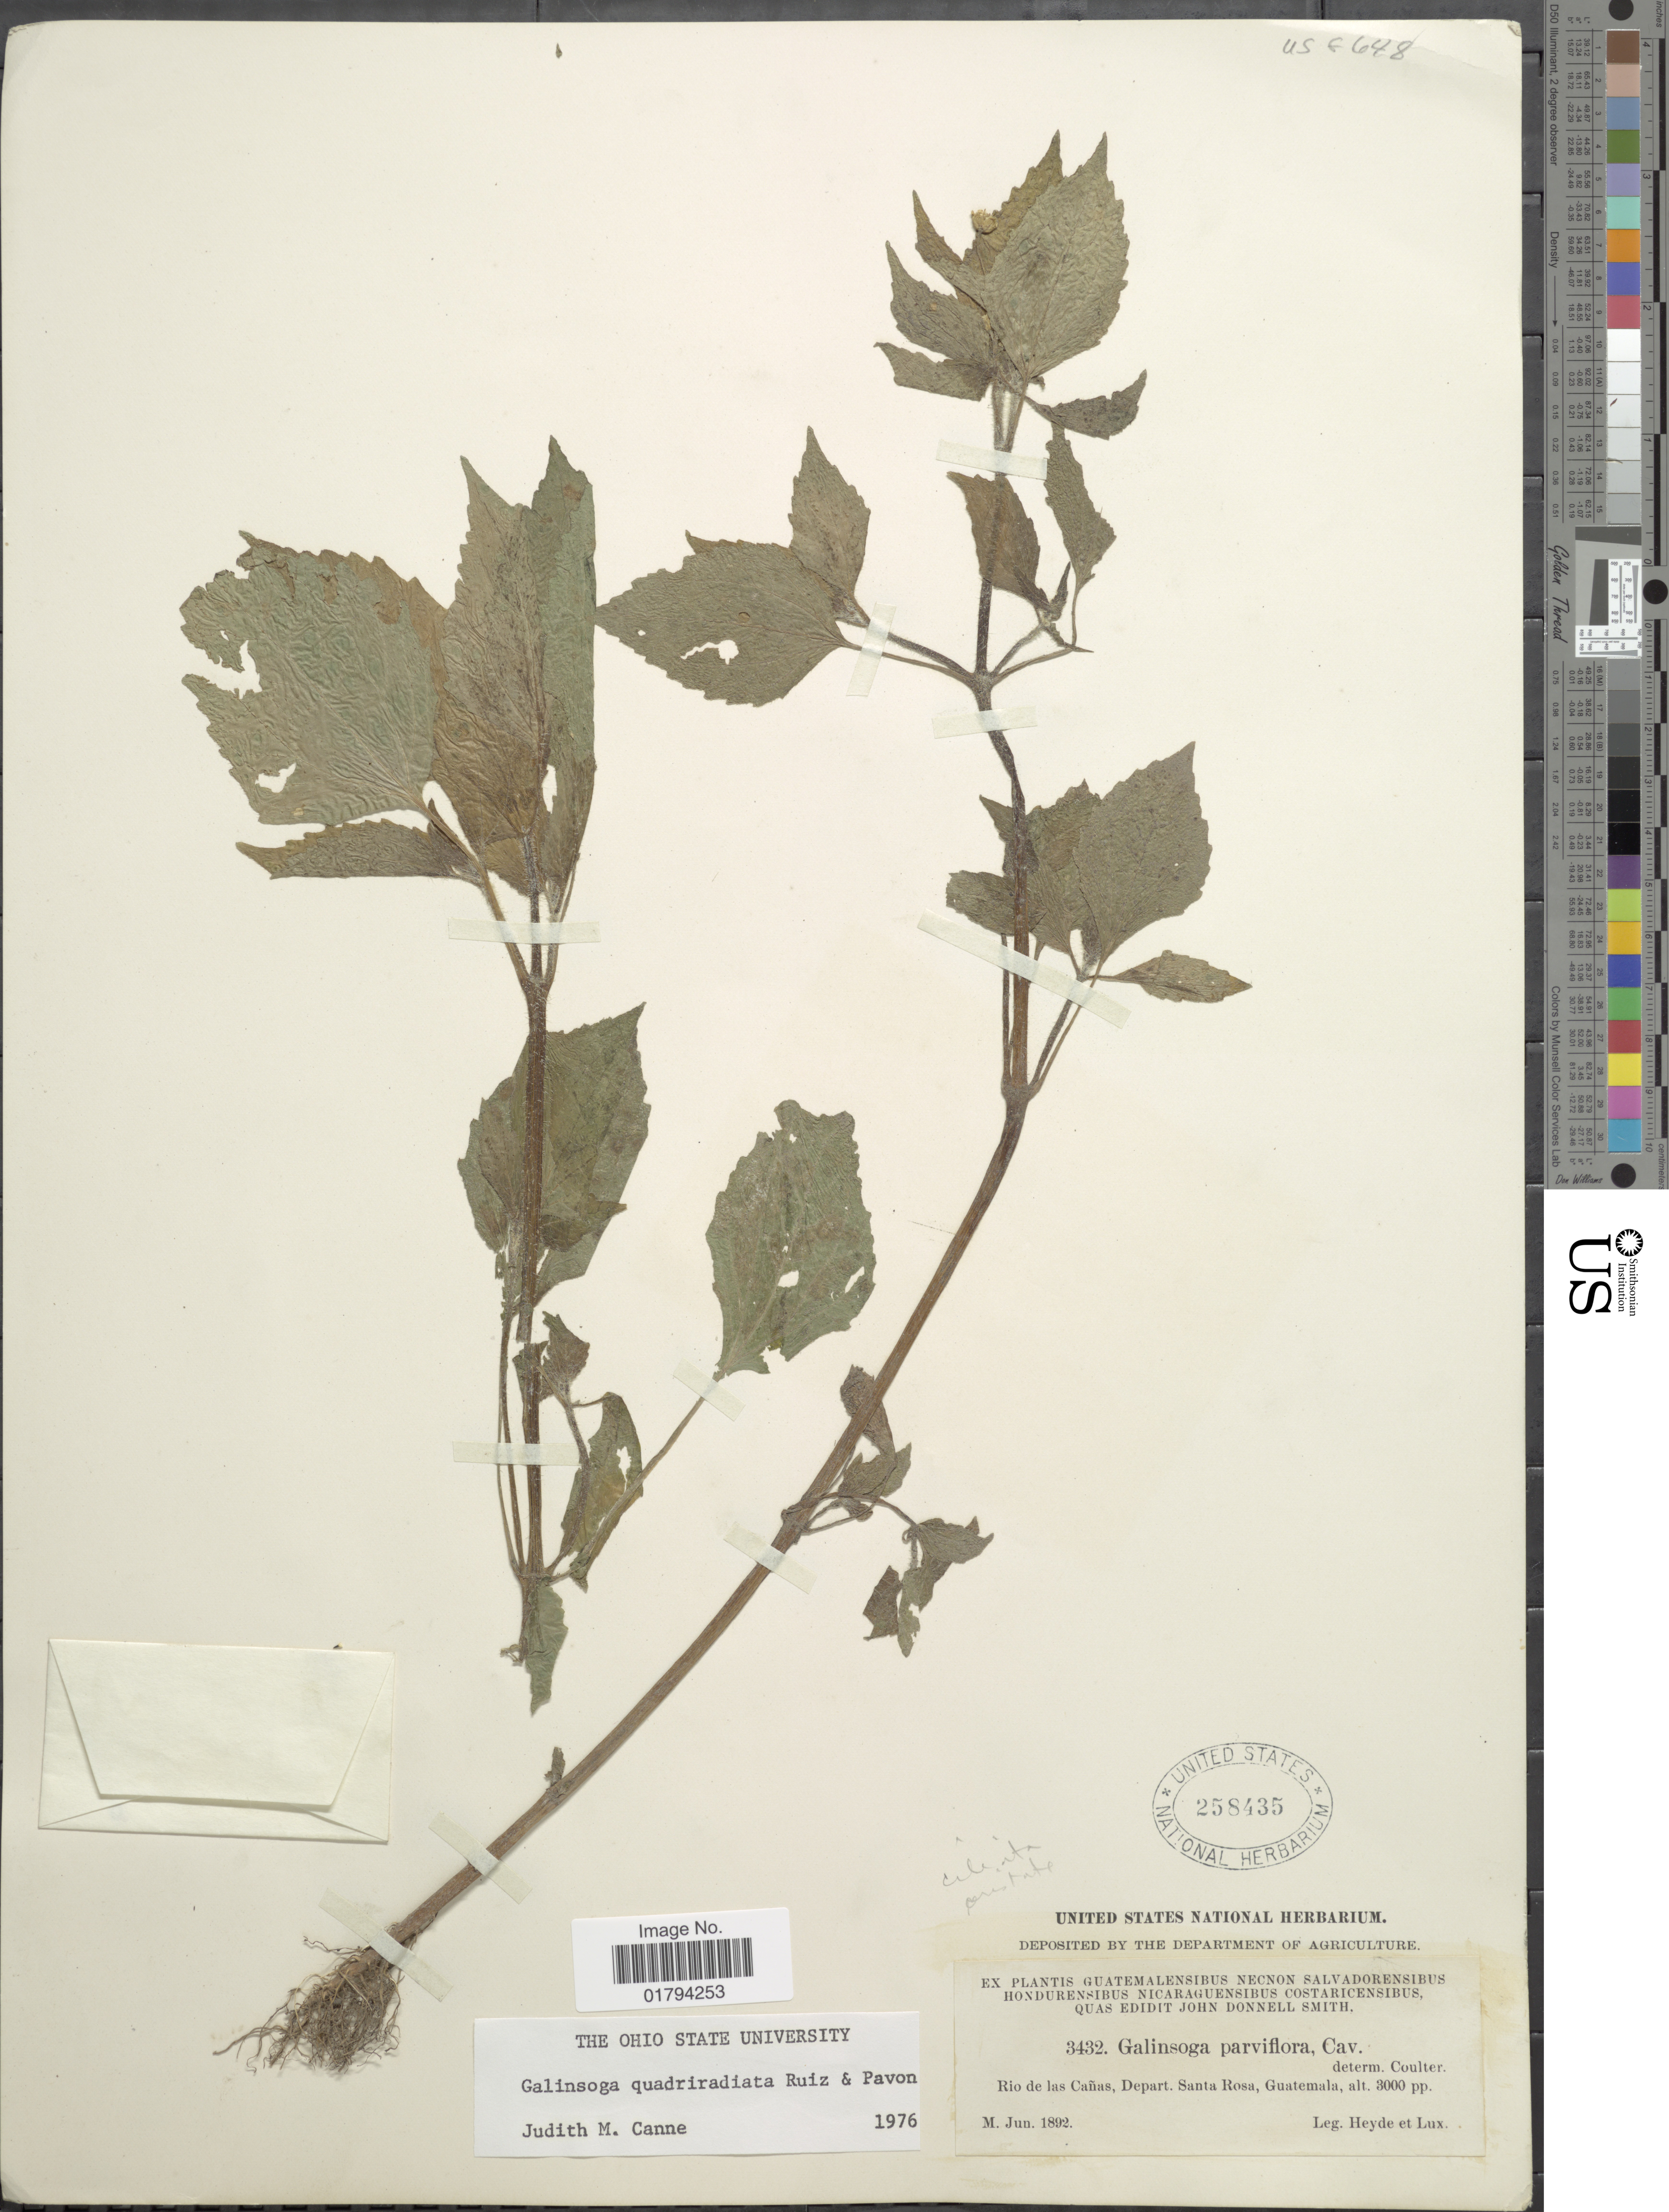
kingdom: Plantae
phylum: Tracheophyta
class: Magnoliopsida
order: Asterales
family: Asteraceae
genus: Galinsoga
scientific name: Galinsoga quadriradiata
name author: Ruiz & Pav.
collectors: Heyde & Lux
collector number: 3432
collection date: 1892-06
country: Guatemala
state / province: Santa Rosa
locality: Rio de las Cañas.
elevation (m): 914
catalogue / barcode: US 258435